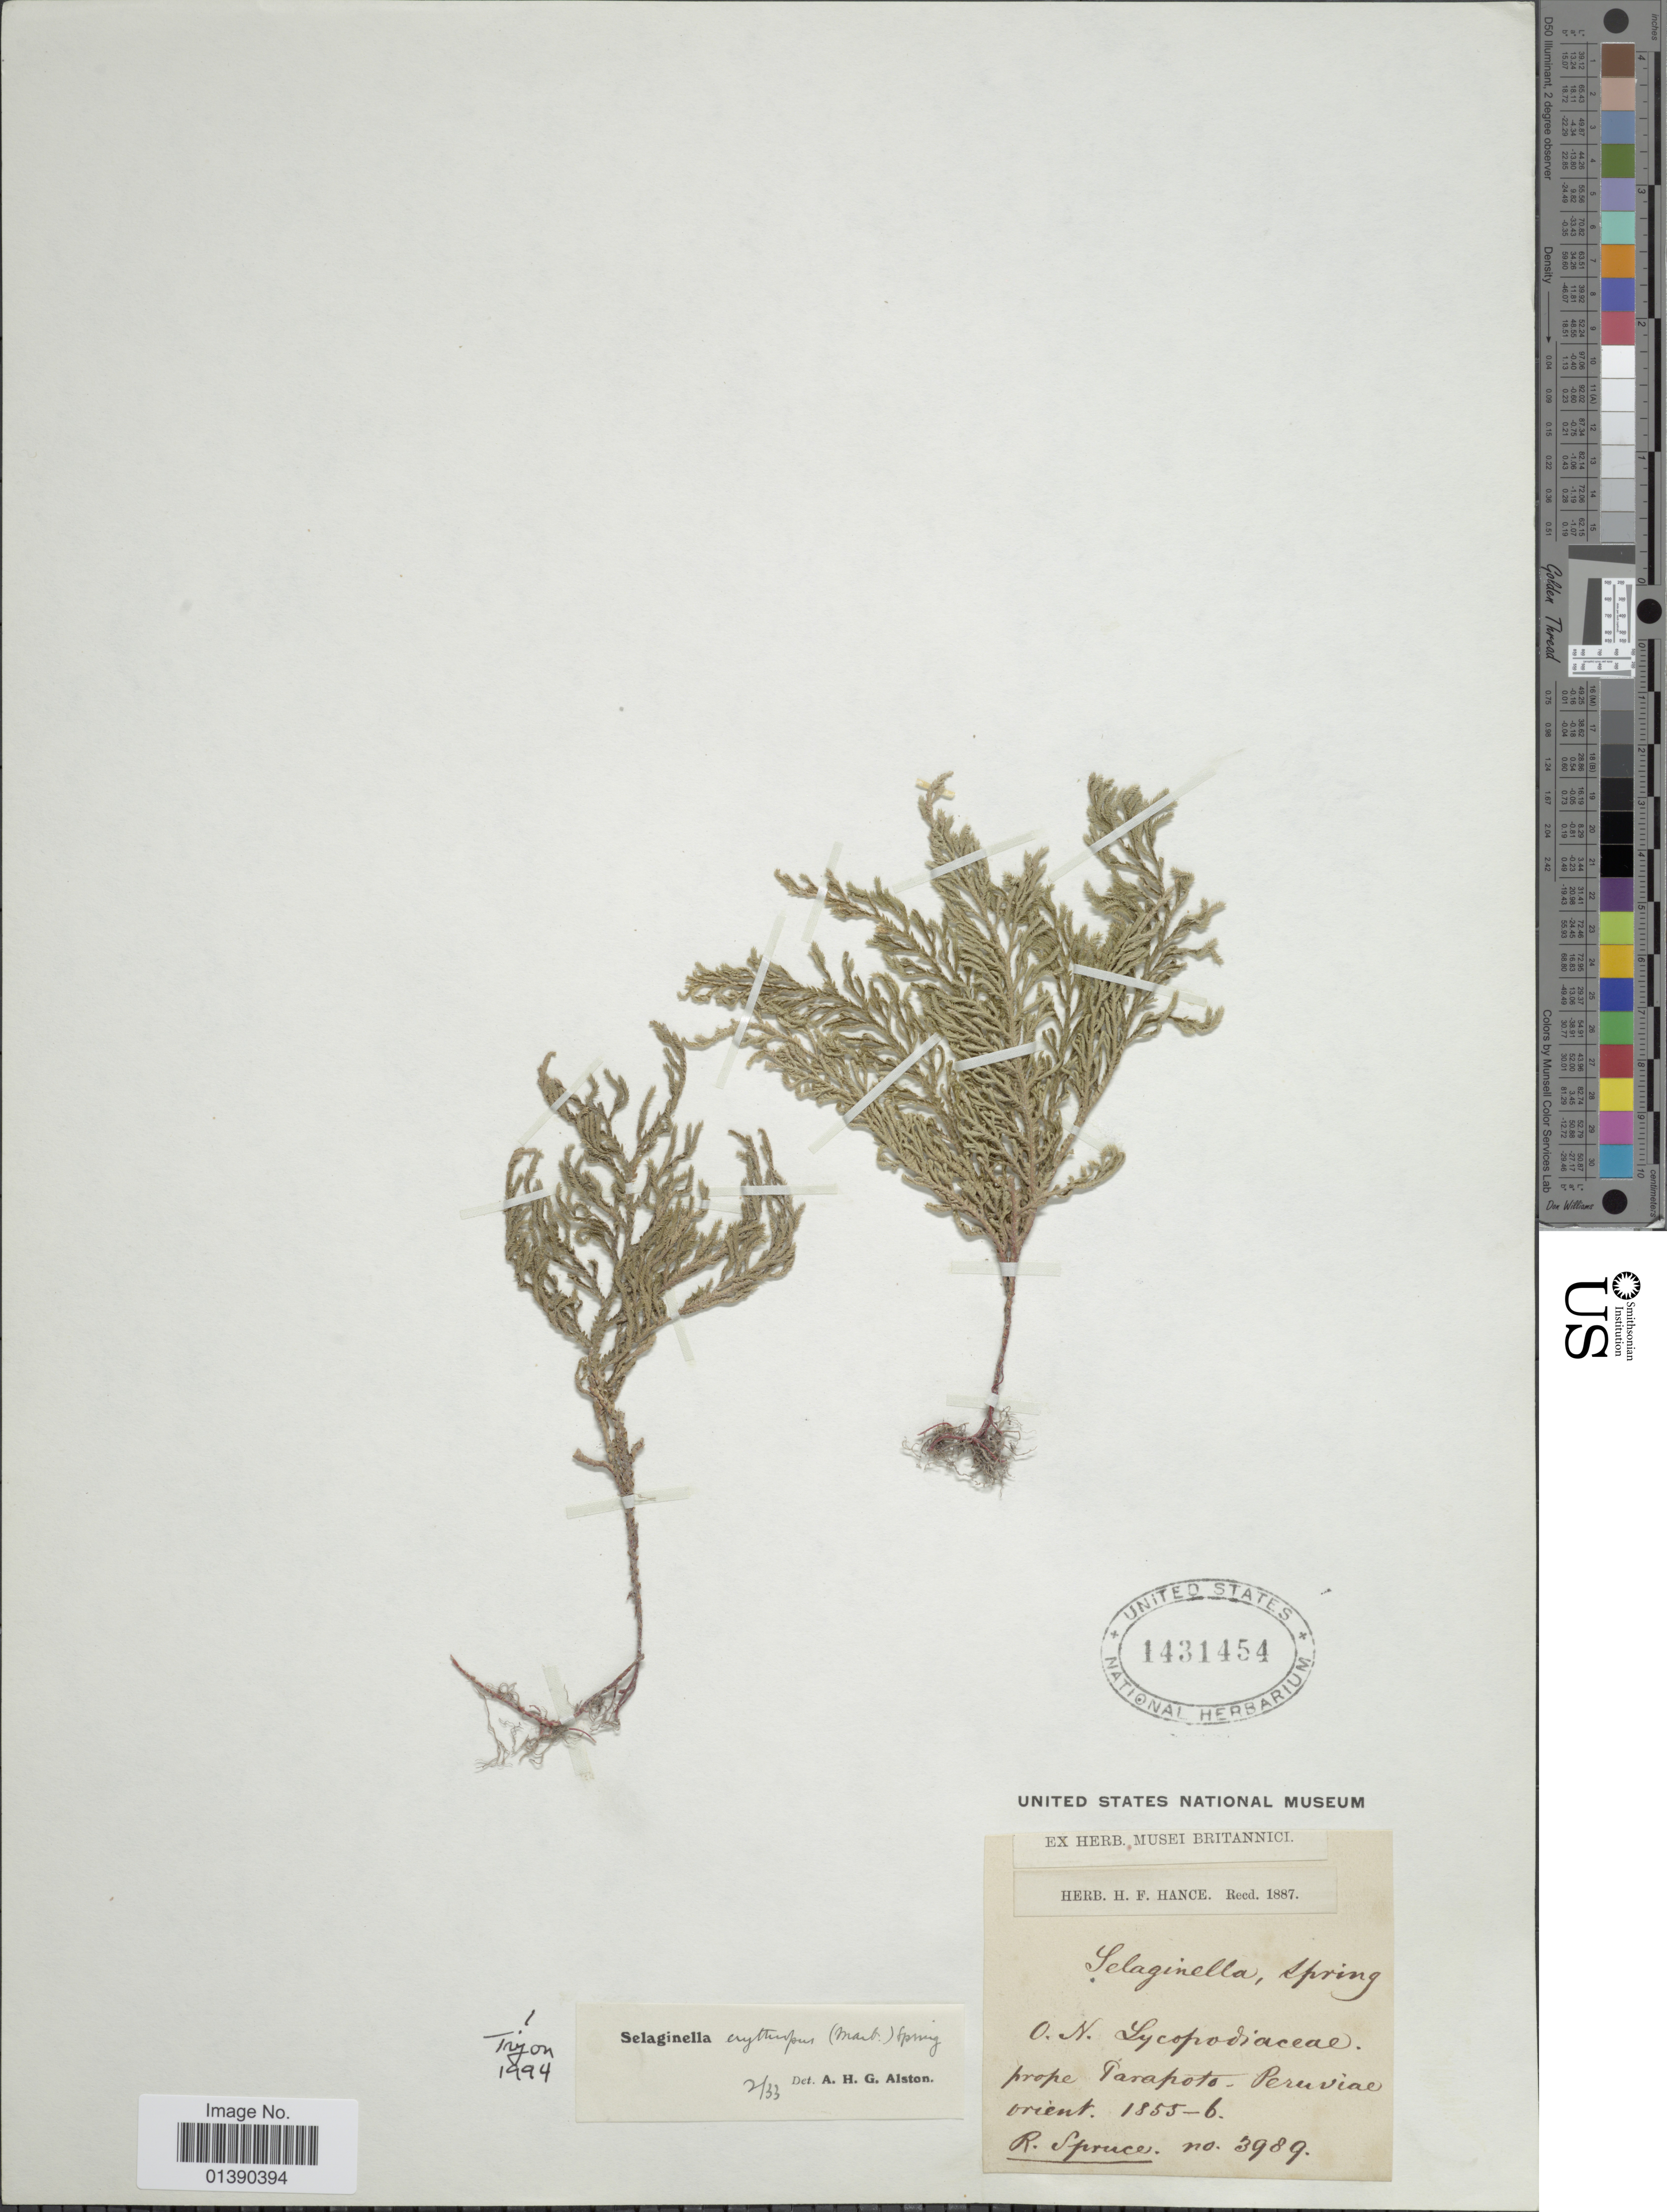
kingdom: Plantae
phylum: Tracheophyta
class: Lycopodiopsida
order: Selaginellales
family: Selaginellaceae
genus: Selaginella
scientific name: Selaginella erythropus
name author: (Mart.) Hieron.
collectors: R. Spruce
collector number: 3989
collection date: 1855/1866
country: Peru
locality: Prope Tarapoto - Peruviae orient.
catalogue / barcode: US 1431454